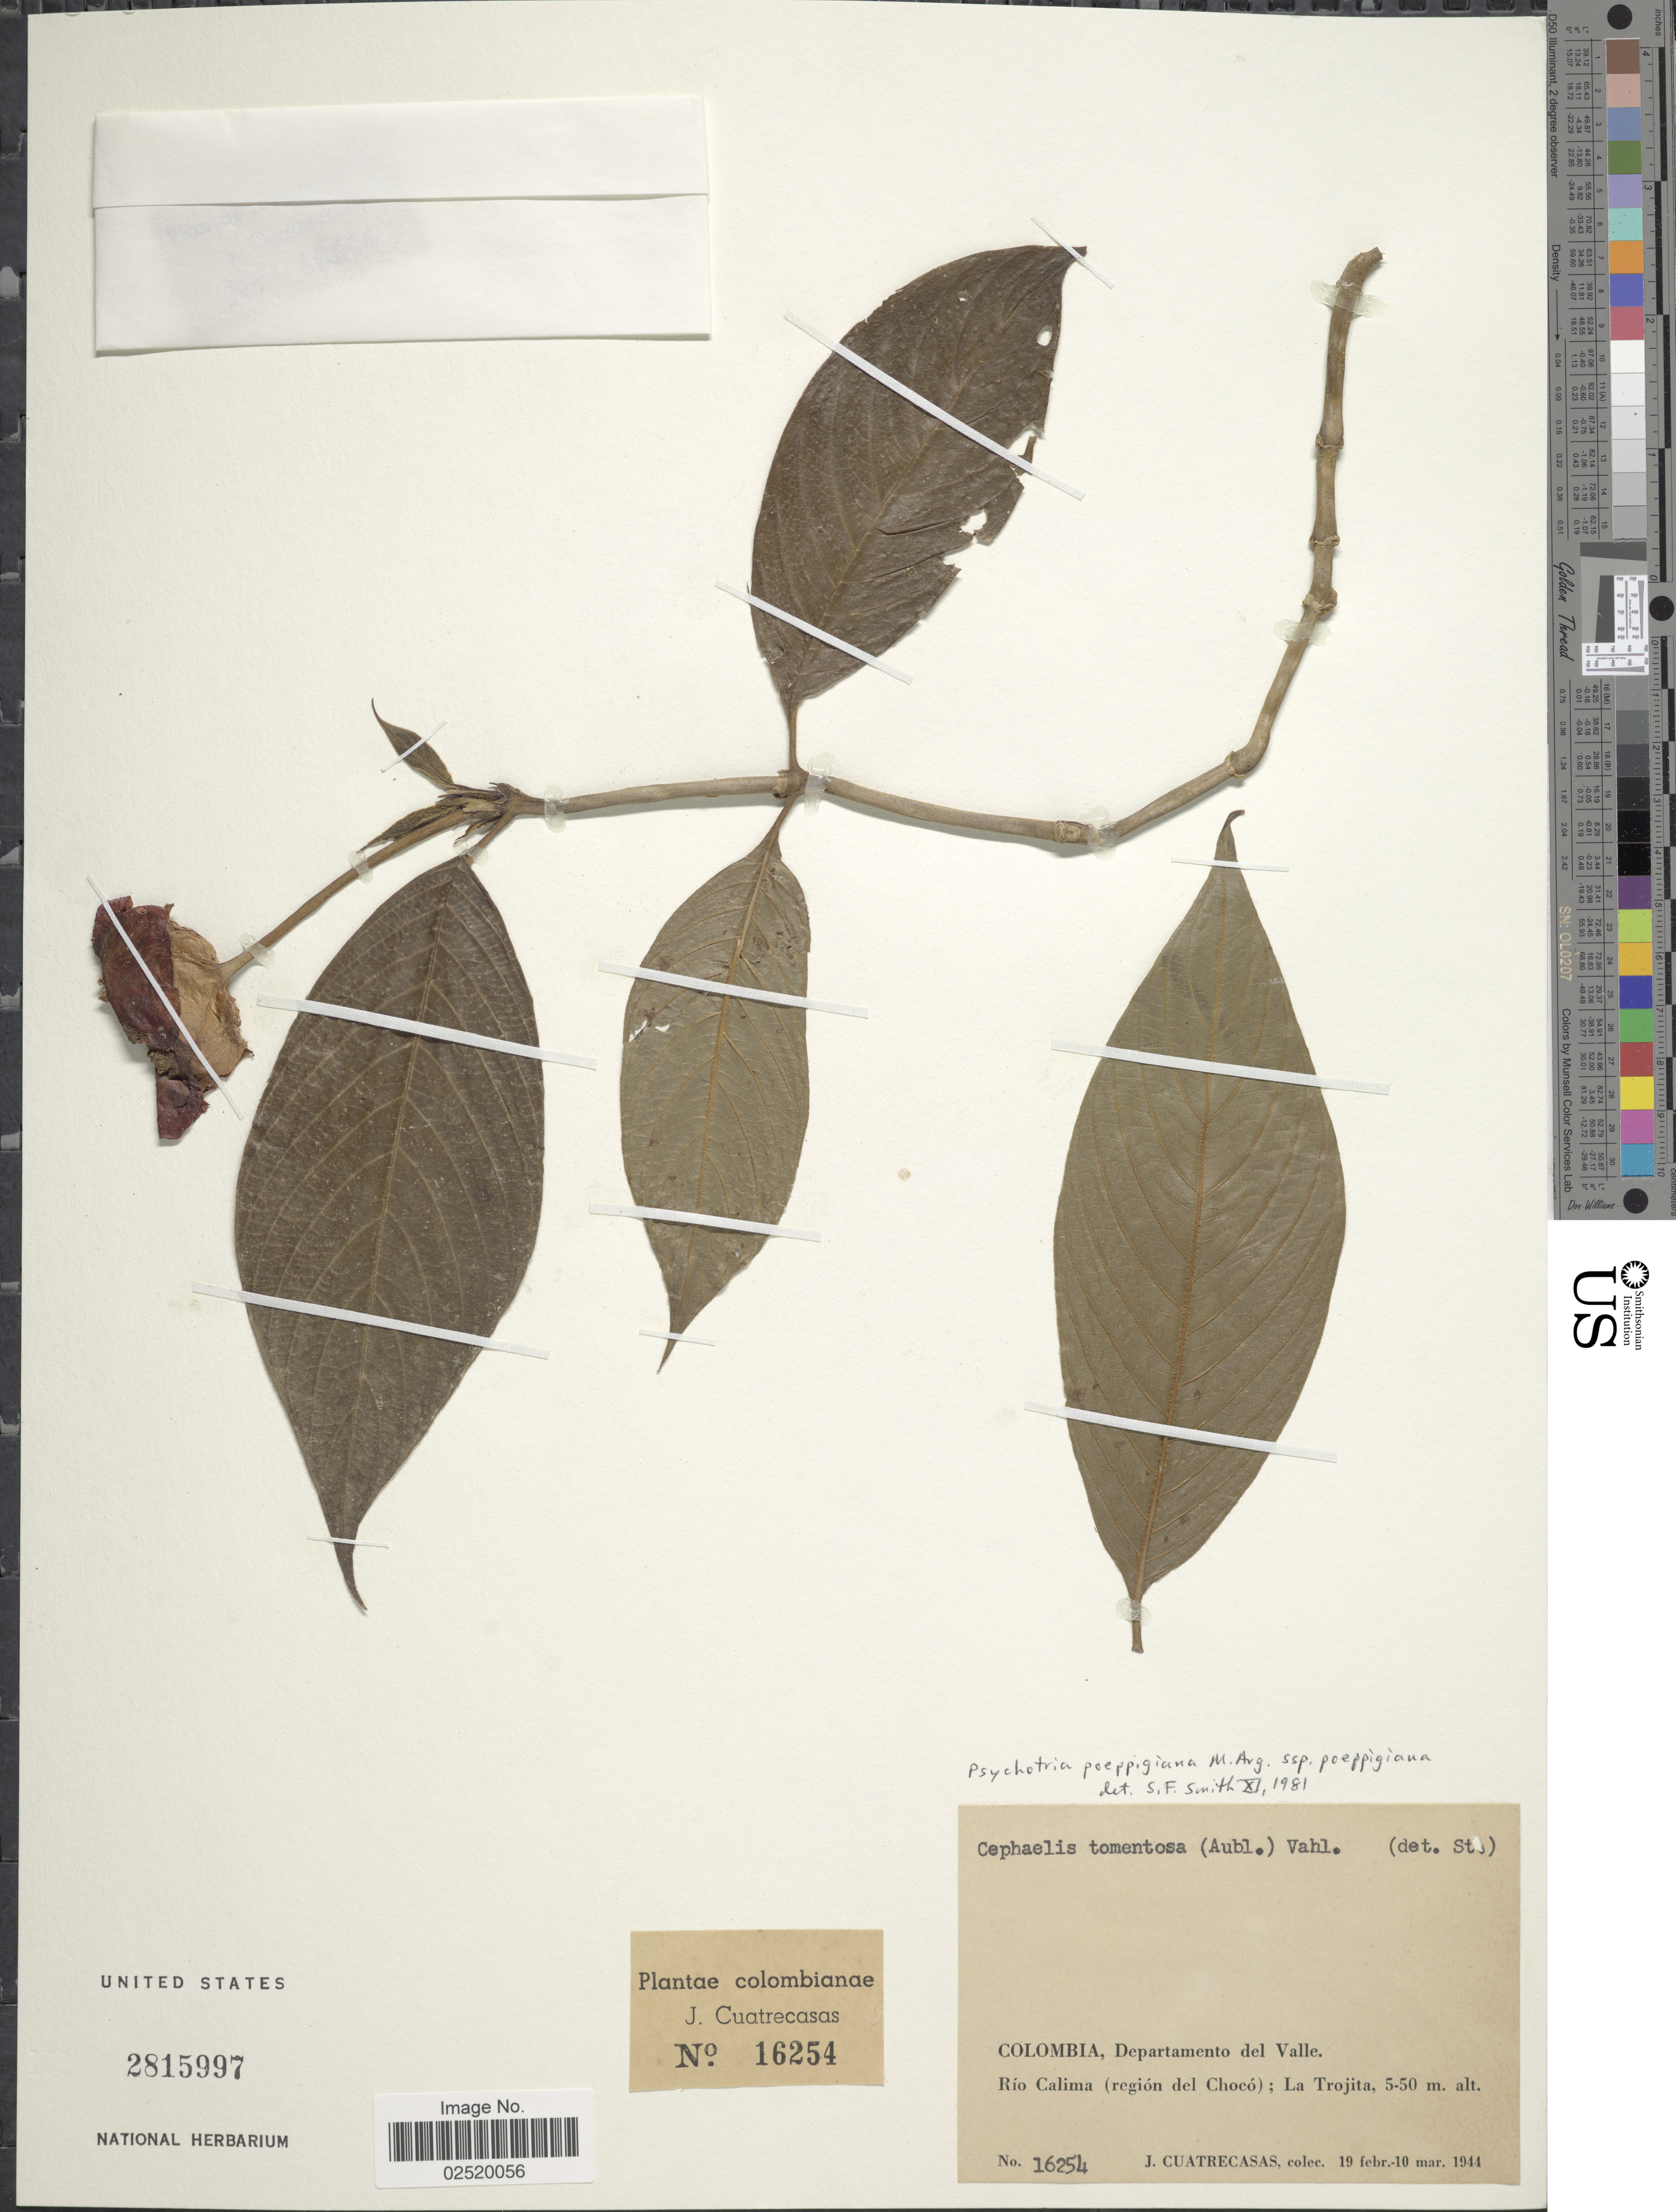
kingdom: Plantae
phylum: Tracheophyta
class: Magnoliopsida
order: Gentianales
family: Rubiaceae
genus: Psychotria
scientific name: Psychotria poeppigiana subsp. poeppigiana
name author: Müll. Arg.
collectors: J. Cuatrecasas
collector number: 16254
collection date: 1944-02-19/1944-03-10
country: Colombia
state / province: Valle del Cauca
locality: Colombia, Departamento del Valle, Rio Calima (region del Choco); La Trojita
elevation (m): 5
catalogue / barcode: US 2815997